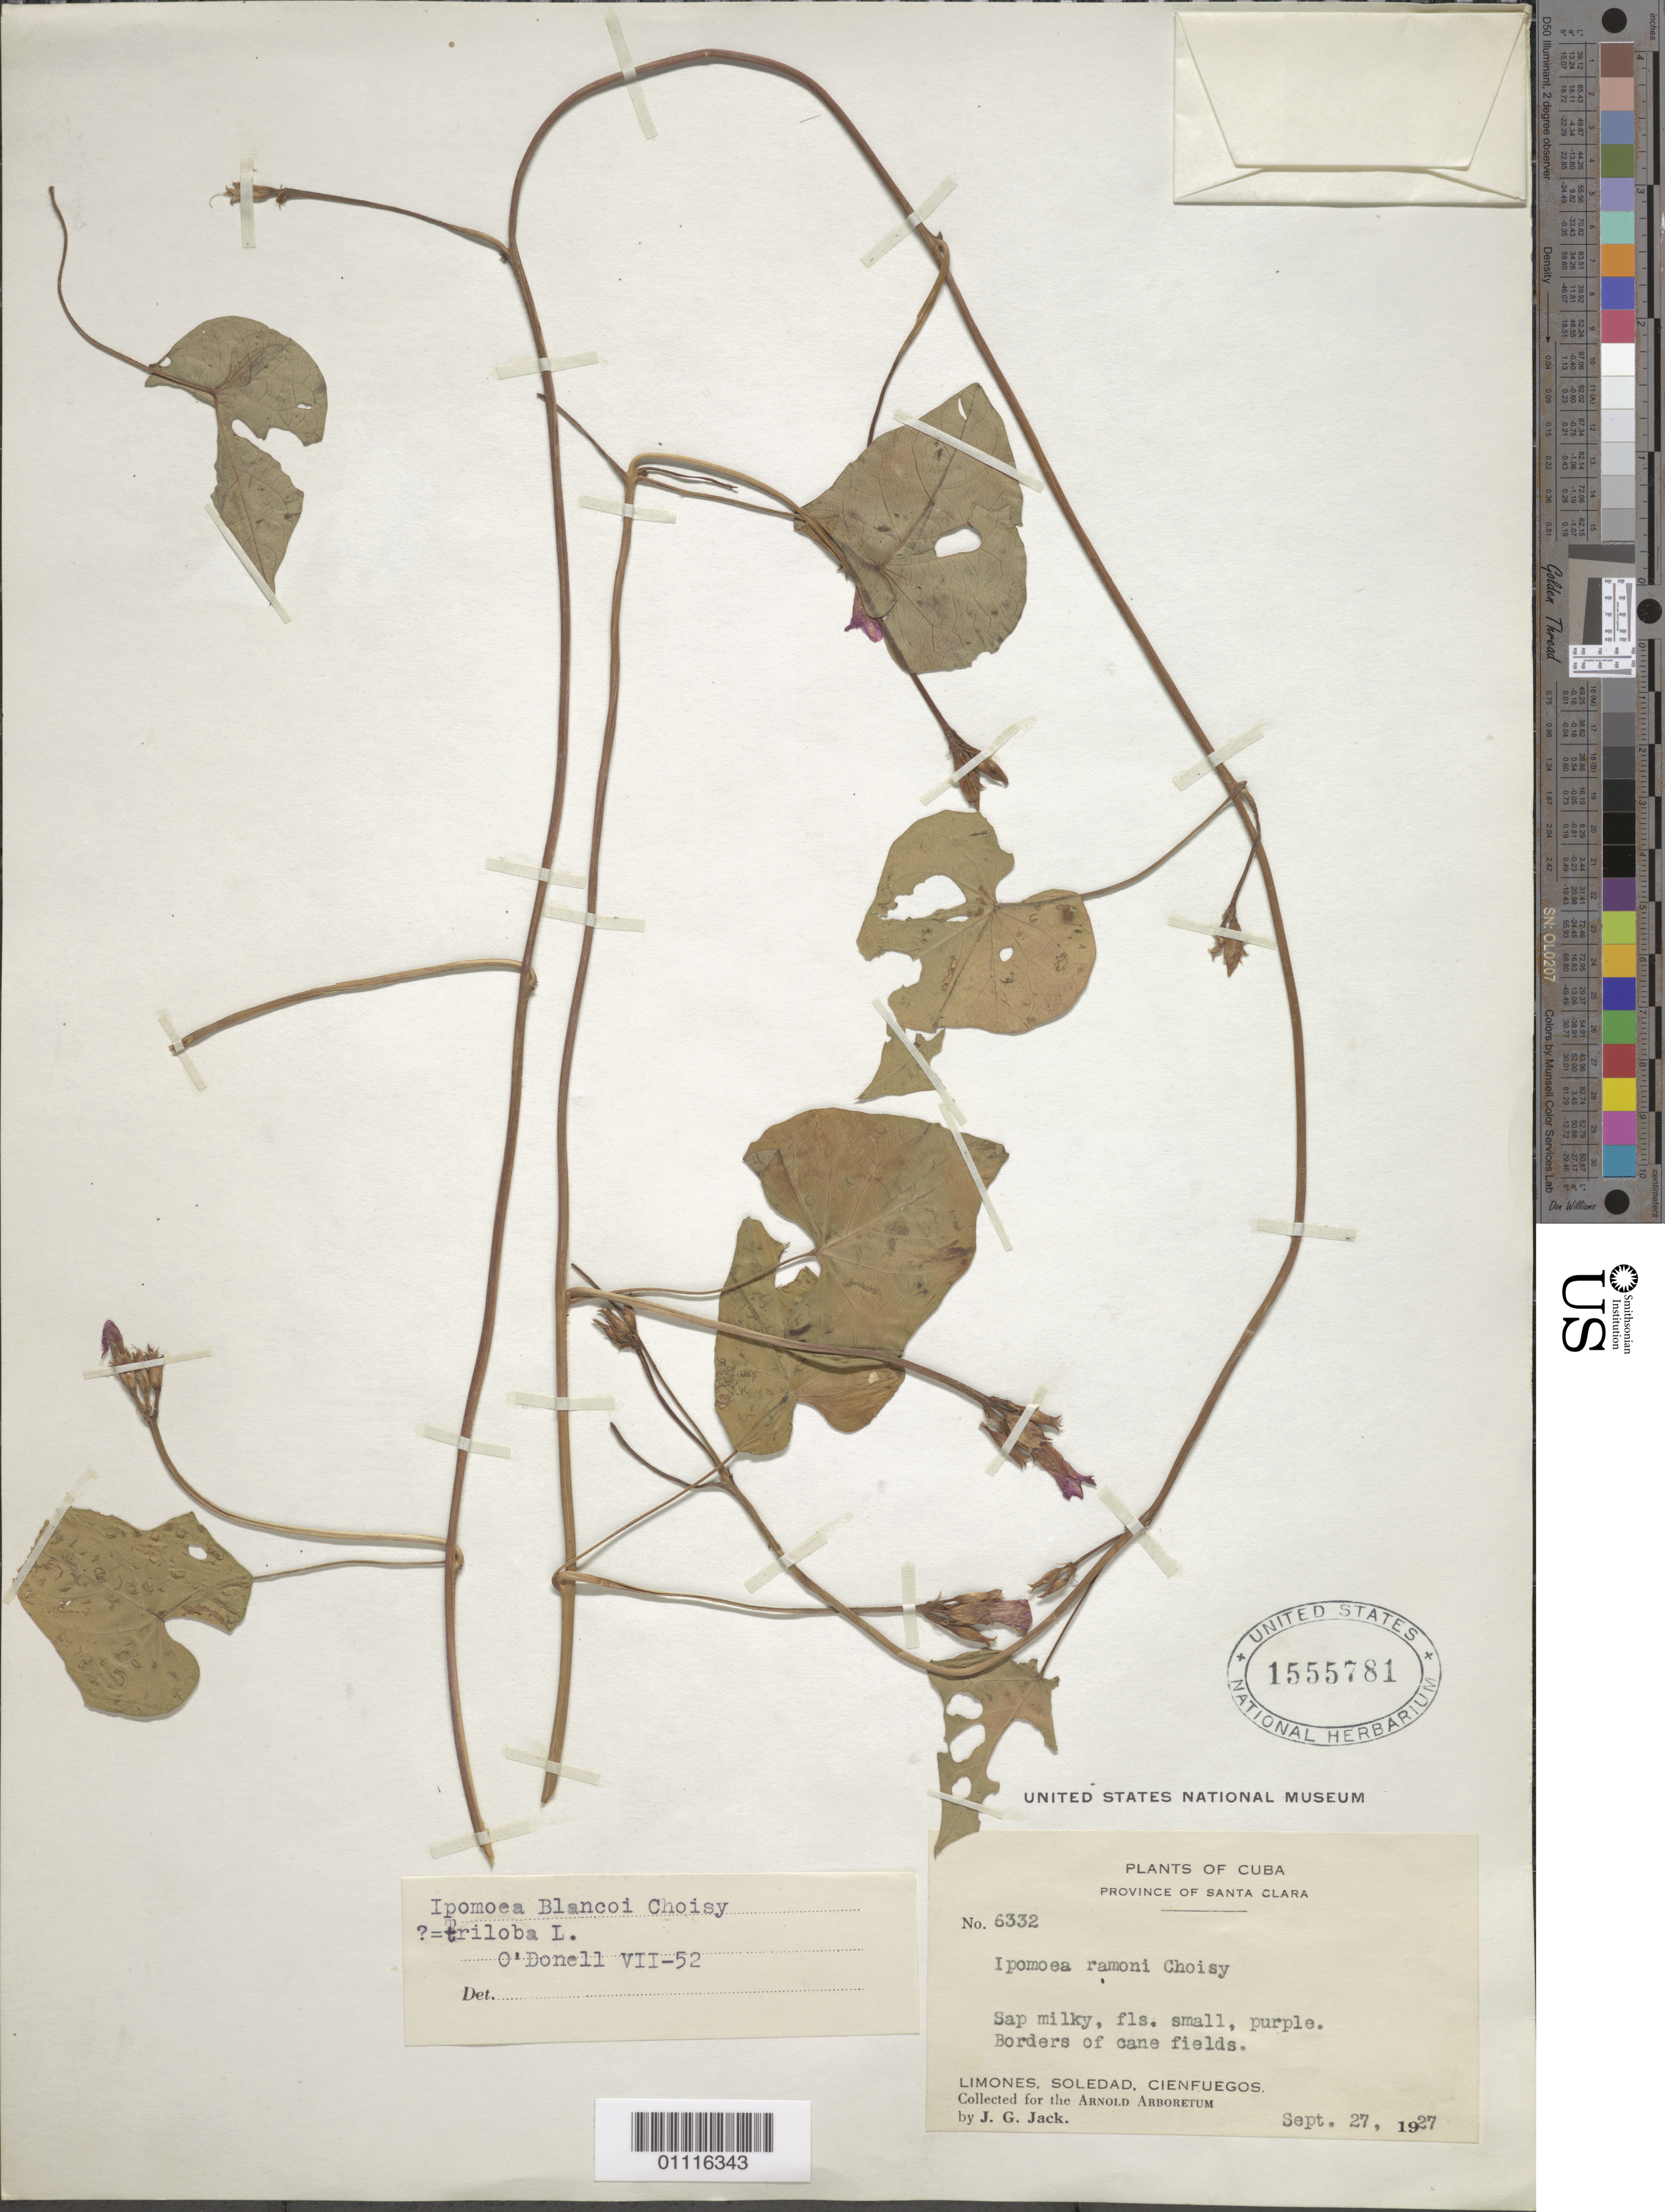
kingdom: Plantae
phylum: Tracheophyta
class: Magnoliopsida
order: Solanales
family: Convolvulaceae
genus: Ipomoea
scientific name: Ipomoea triloba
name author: L.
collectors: J. G. Jack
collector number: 6332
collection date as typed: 27 Sep 1927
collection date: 1927-09-27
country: Cuba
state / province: Cienfuegos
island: Cuba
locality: Limones, Soledad Borders of cane fields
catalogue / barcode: US 1555781